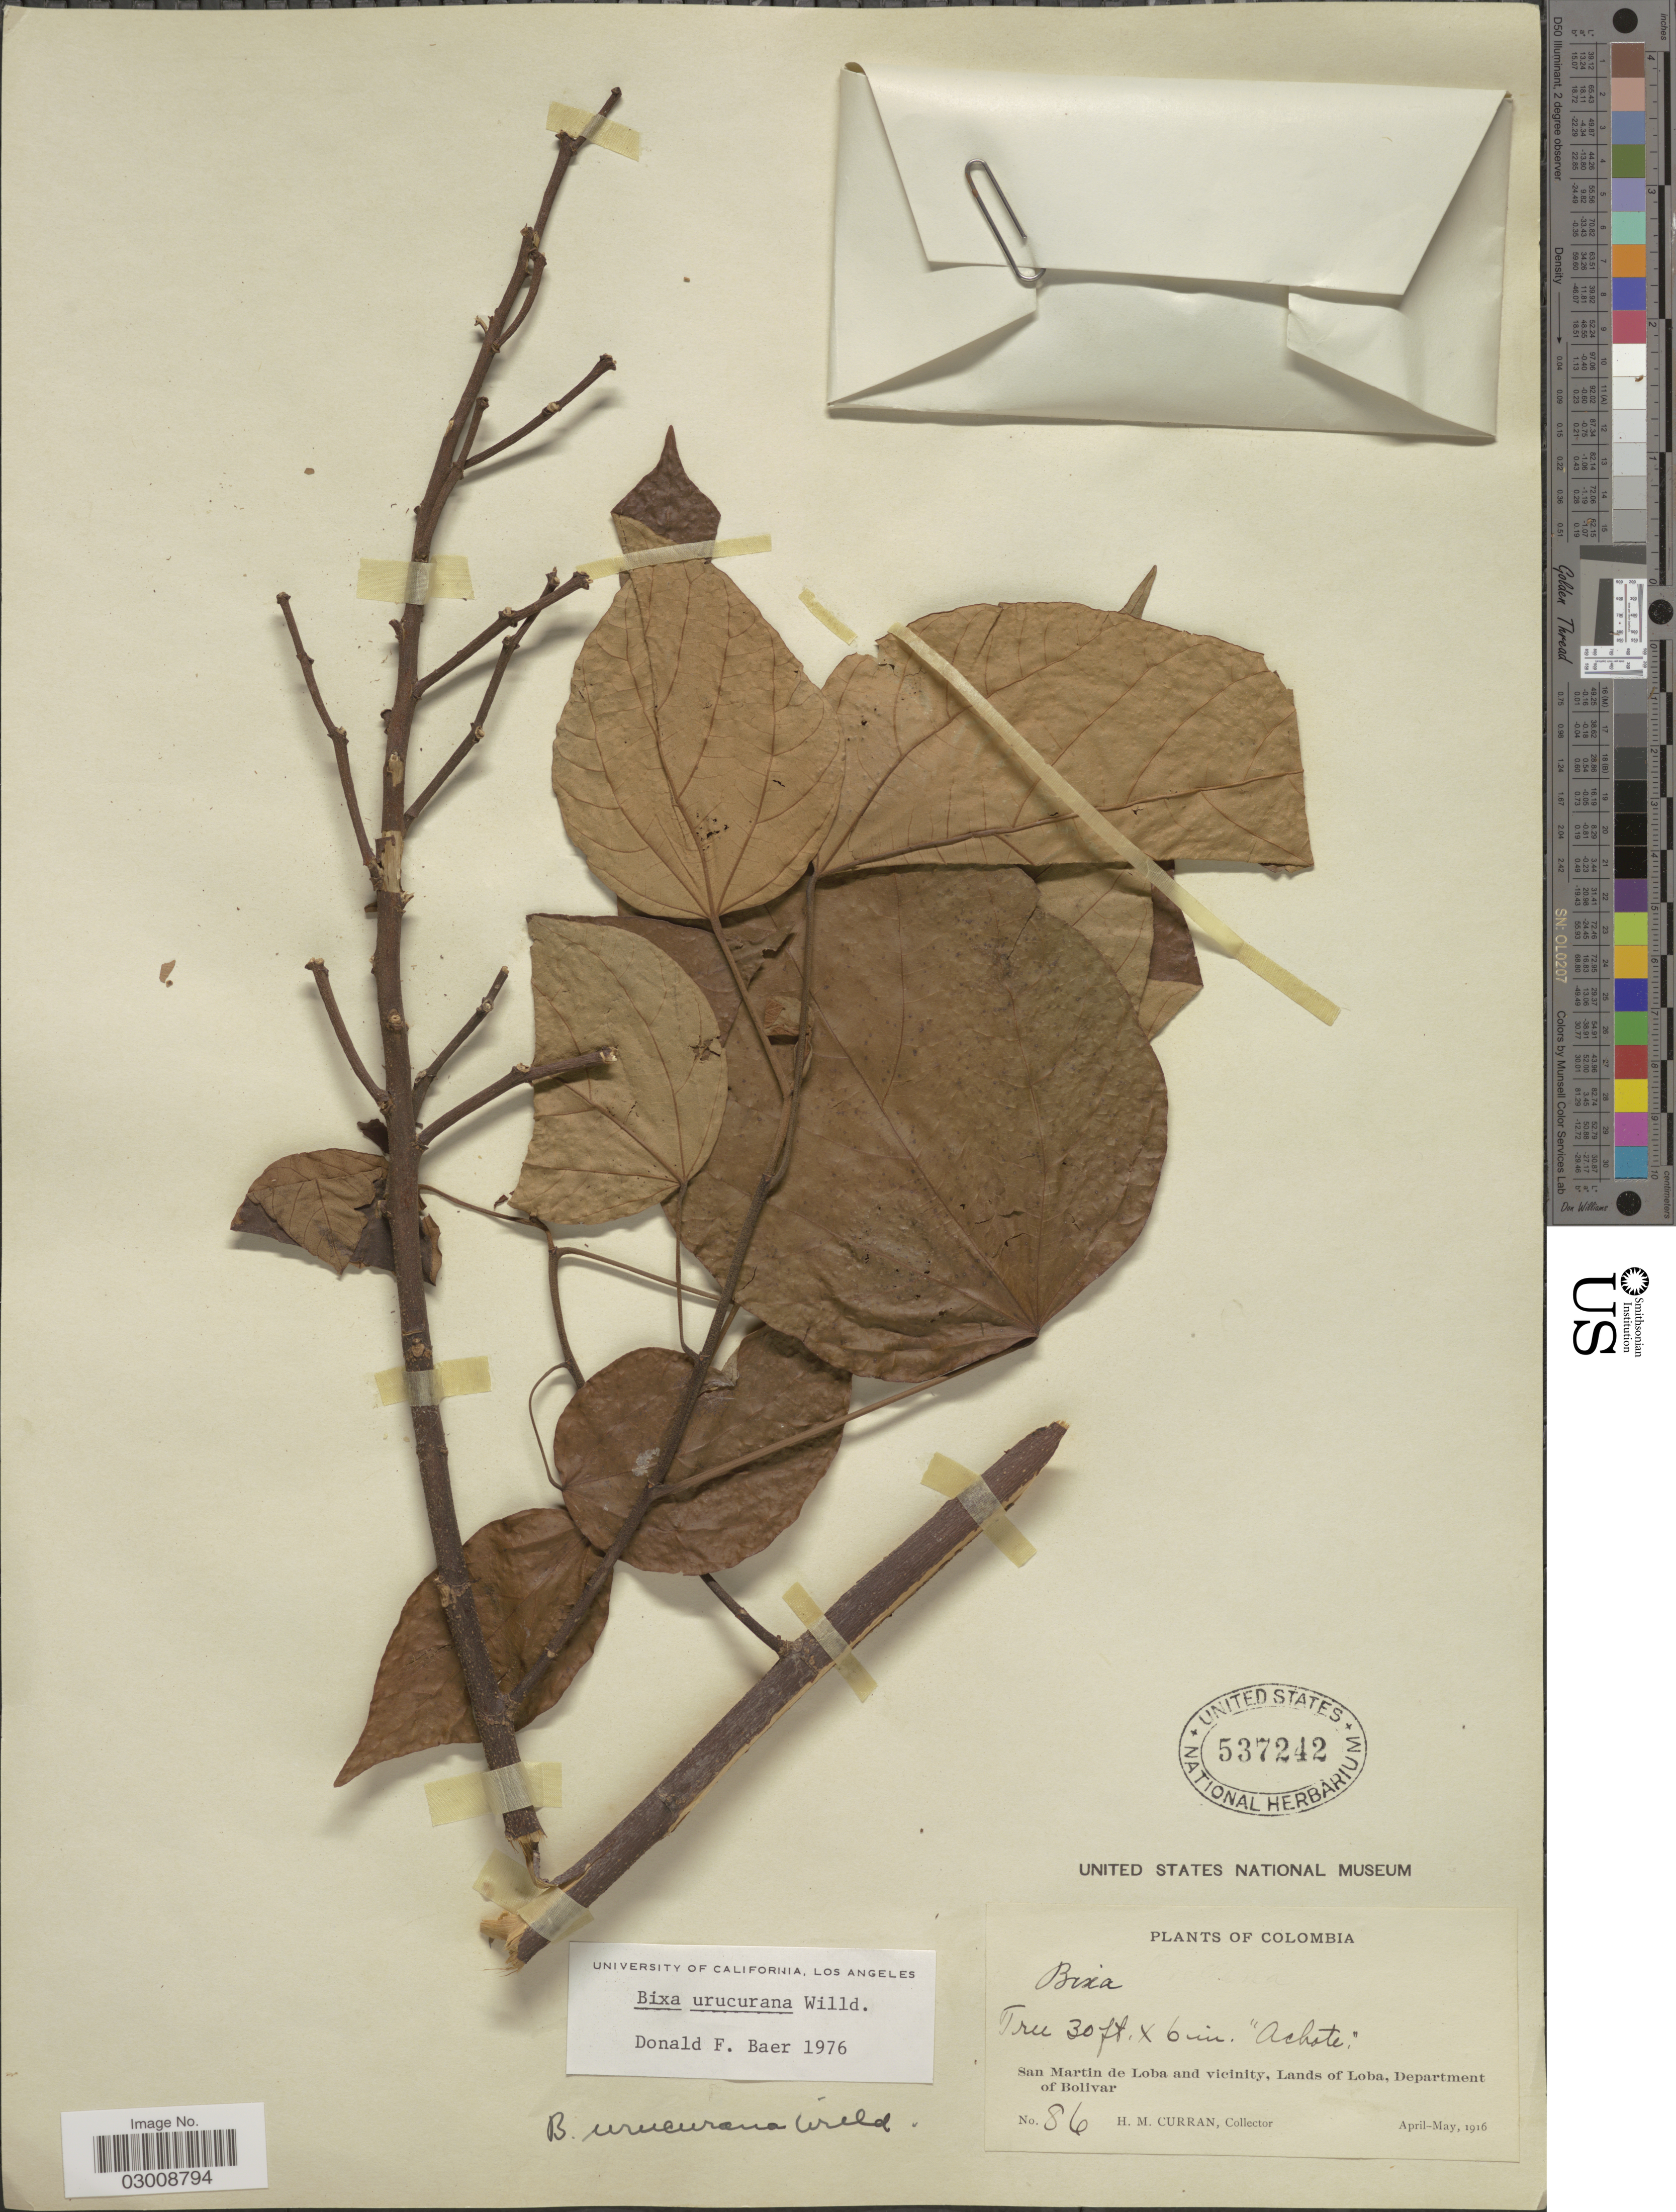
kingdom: Plantae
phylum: Tracheophyta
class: Magnoliopsida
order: Malvales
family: Bixaceae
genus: Bixa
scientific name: Bixa urucurana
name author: Willd.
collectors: H. M. Curran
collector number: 86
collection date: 1916-04/1916-05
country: Colombia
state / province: Bolívar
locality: San Martin de Loba and vicinity, Lands of Loba, Department of Bolivar.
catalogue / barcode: US 537242